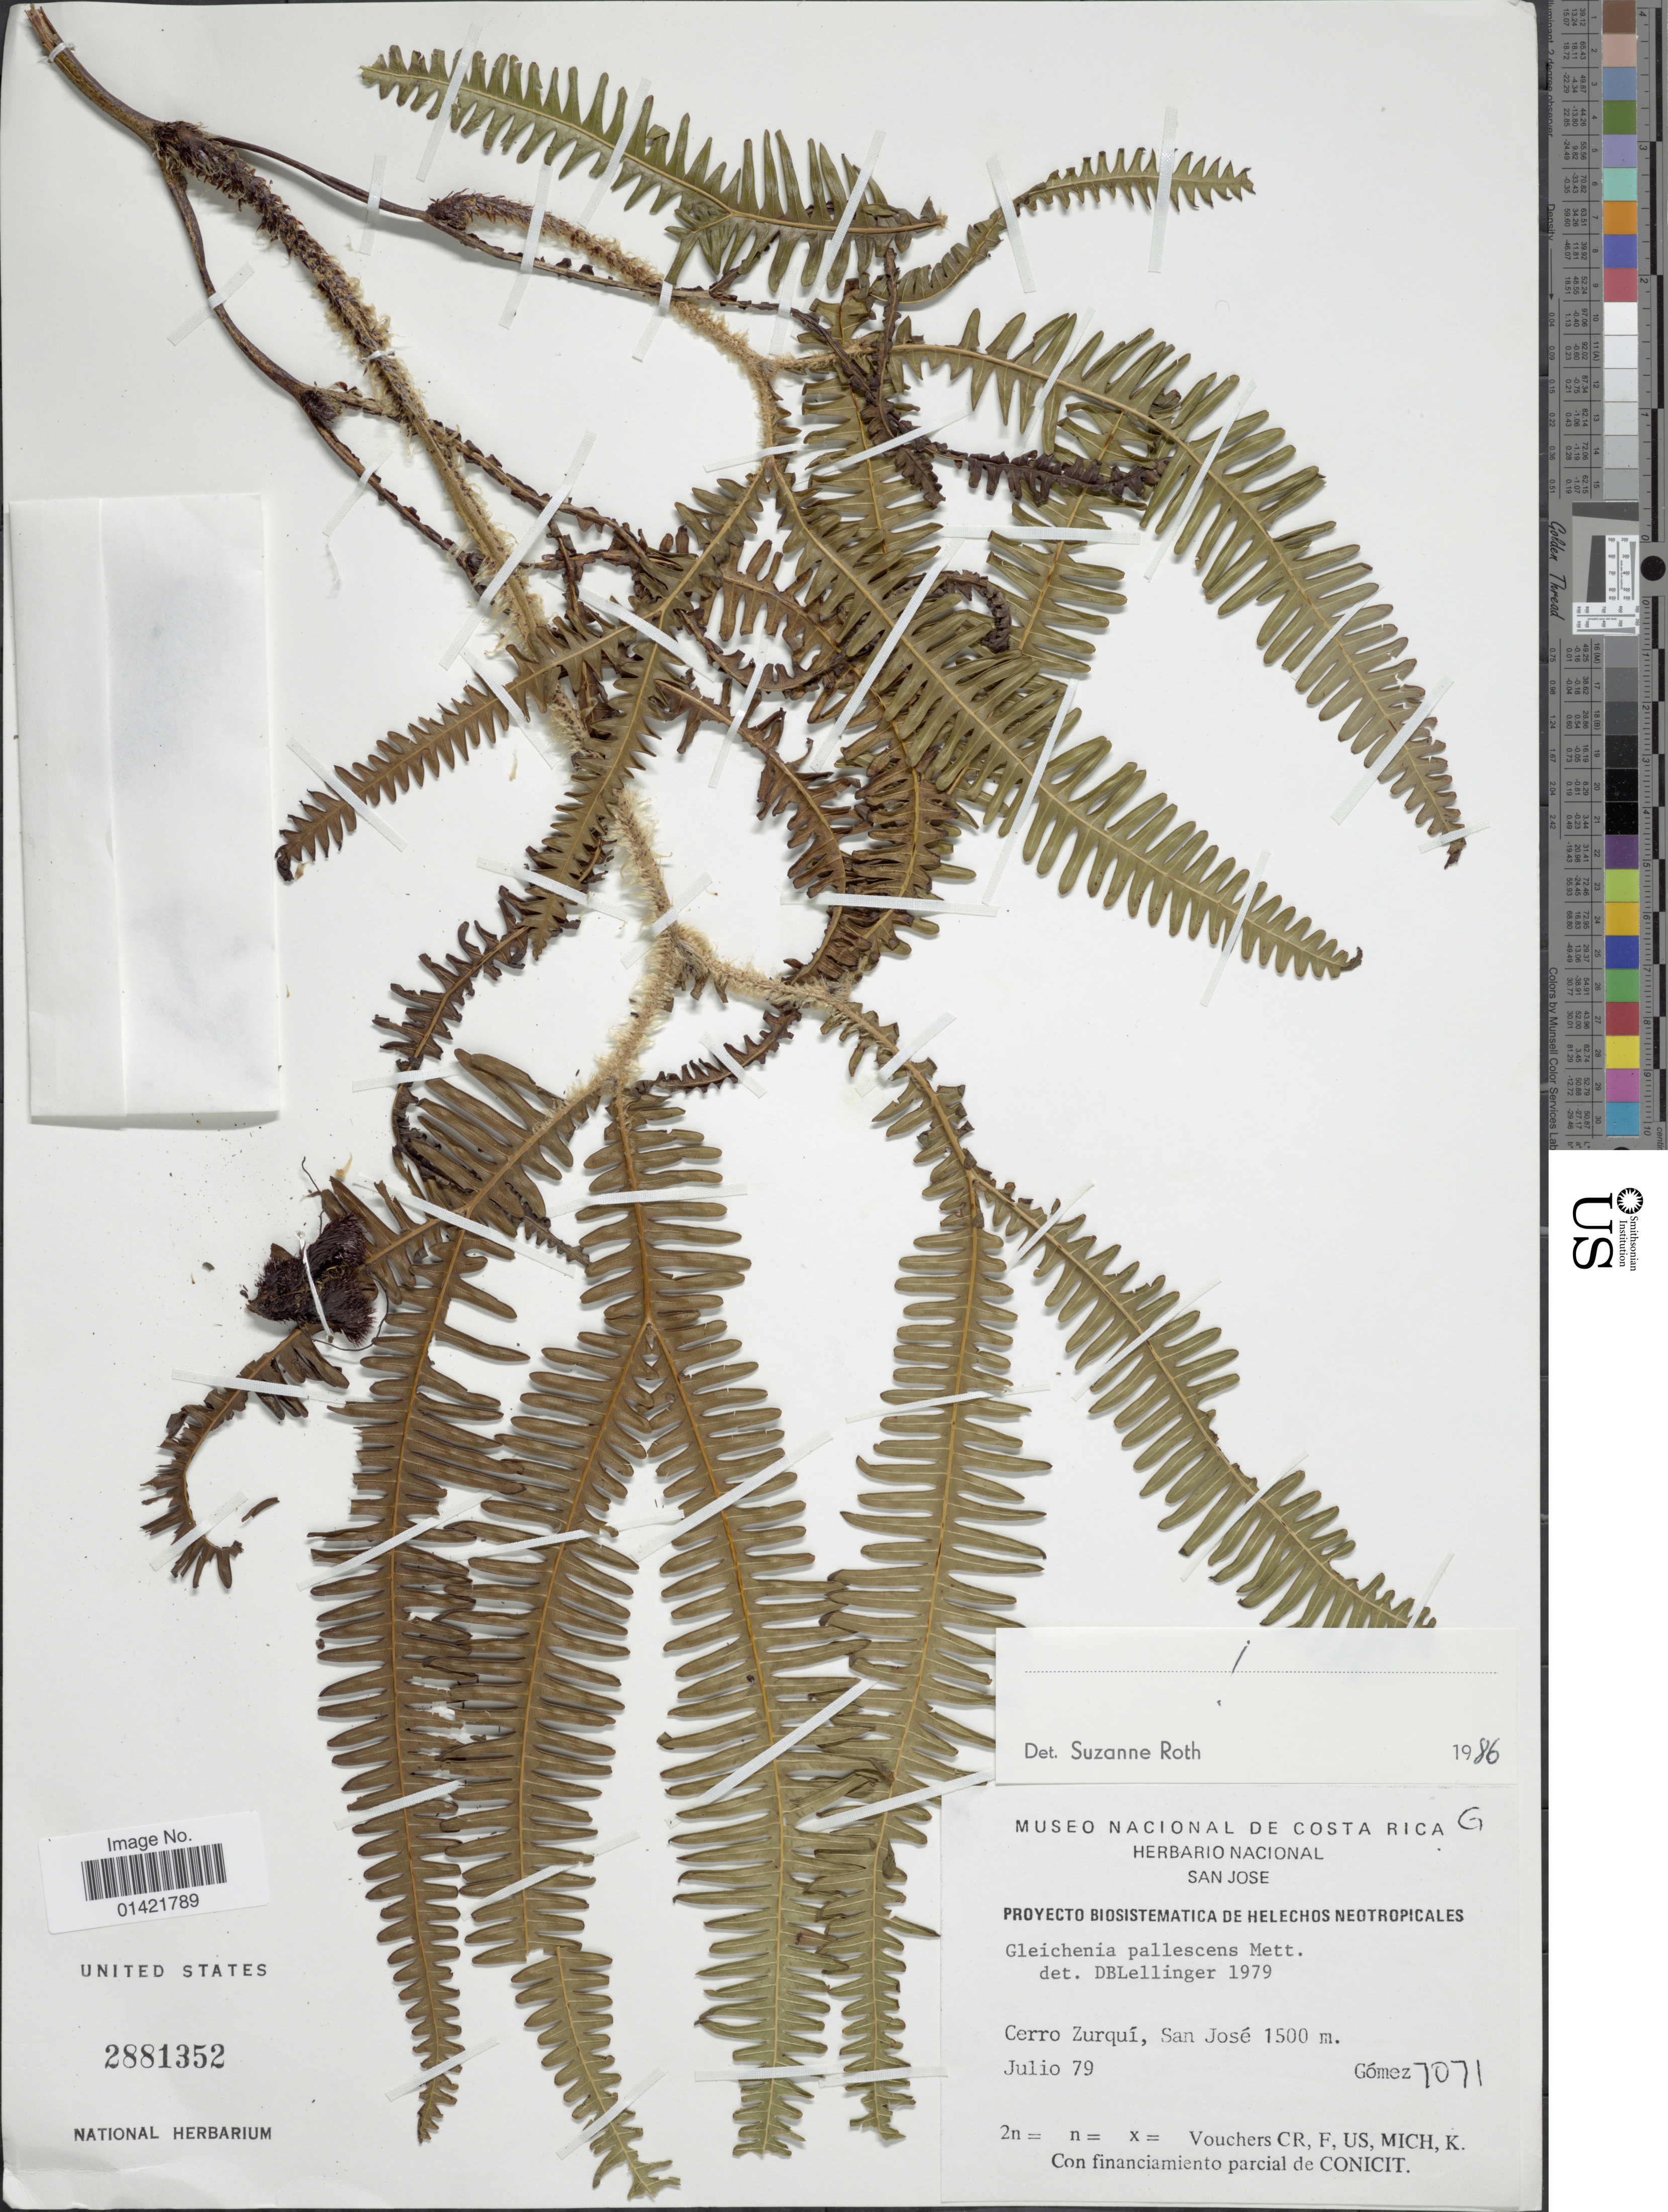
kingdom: Plantae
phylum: Tracheophyta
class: Polypodiopsida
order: Gleicheniales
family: Gleicheniaceae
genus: Sticherus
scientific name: Sticherus pallescens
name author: (Mett.) Vareschi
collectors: Gomez, --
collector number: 7071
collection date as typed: Transcribed d/m/y: /7/79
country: Costa Rica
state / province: San José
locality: Cerro Zurqui, San Jose.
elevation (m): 1500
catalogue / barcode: US 2881352